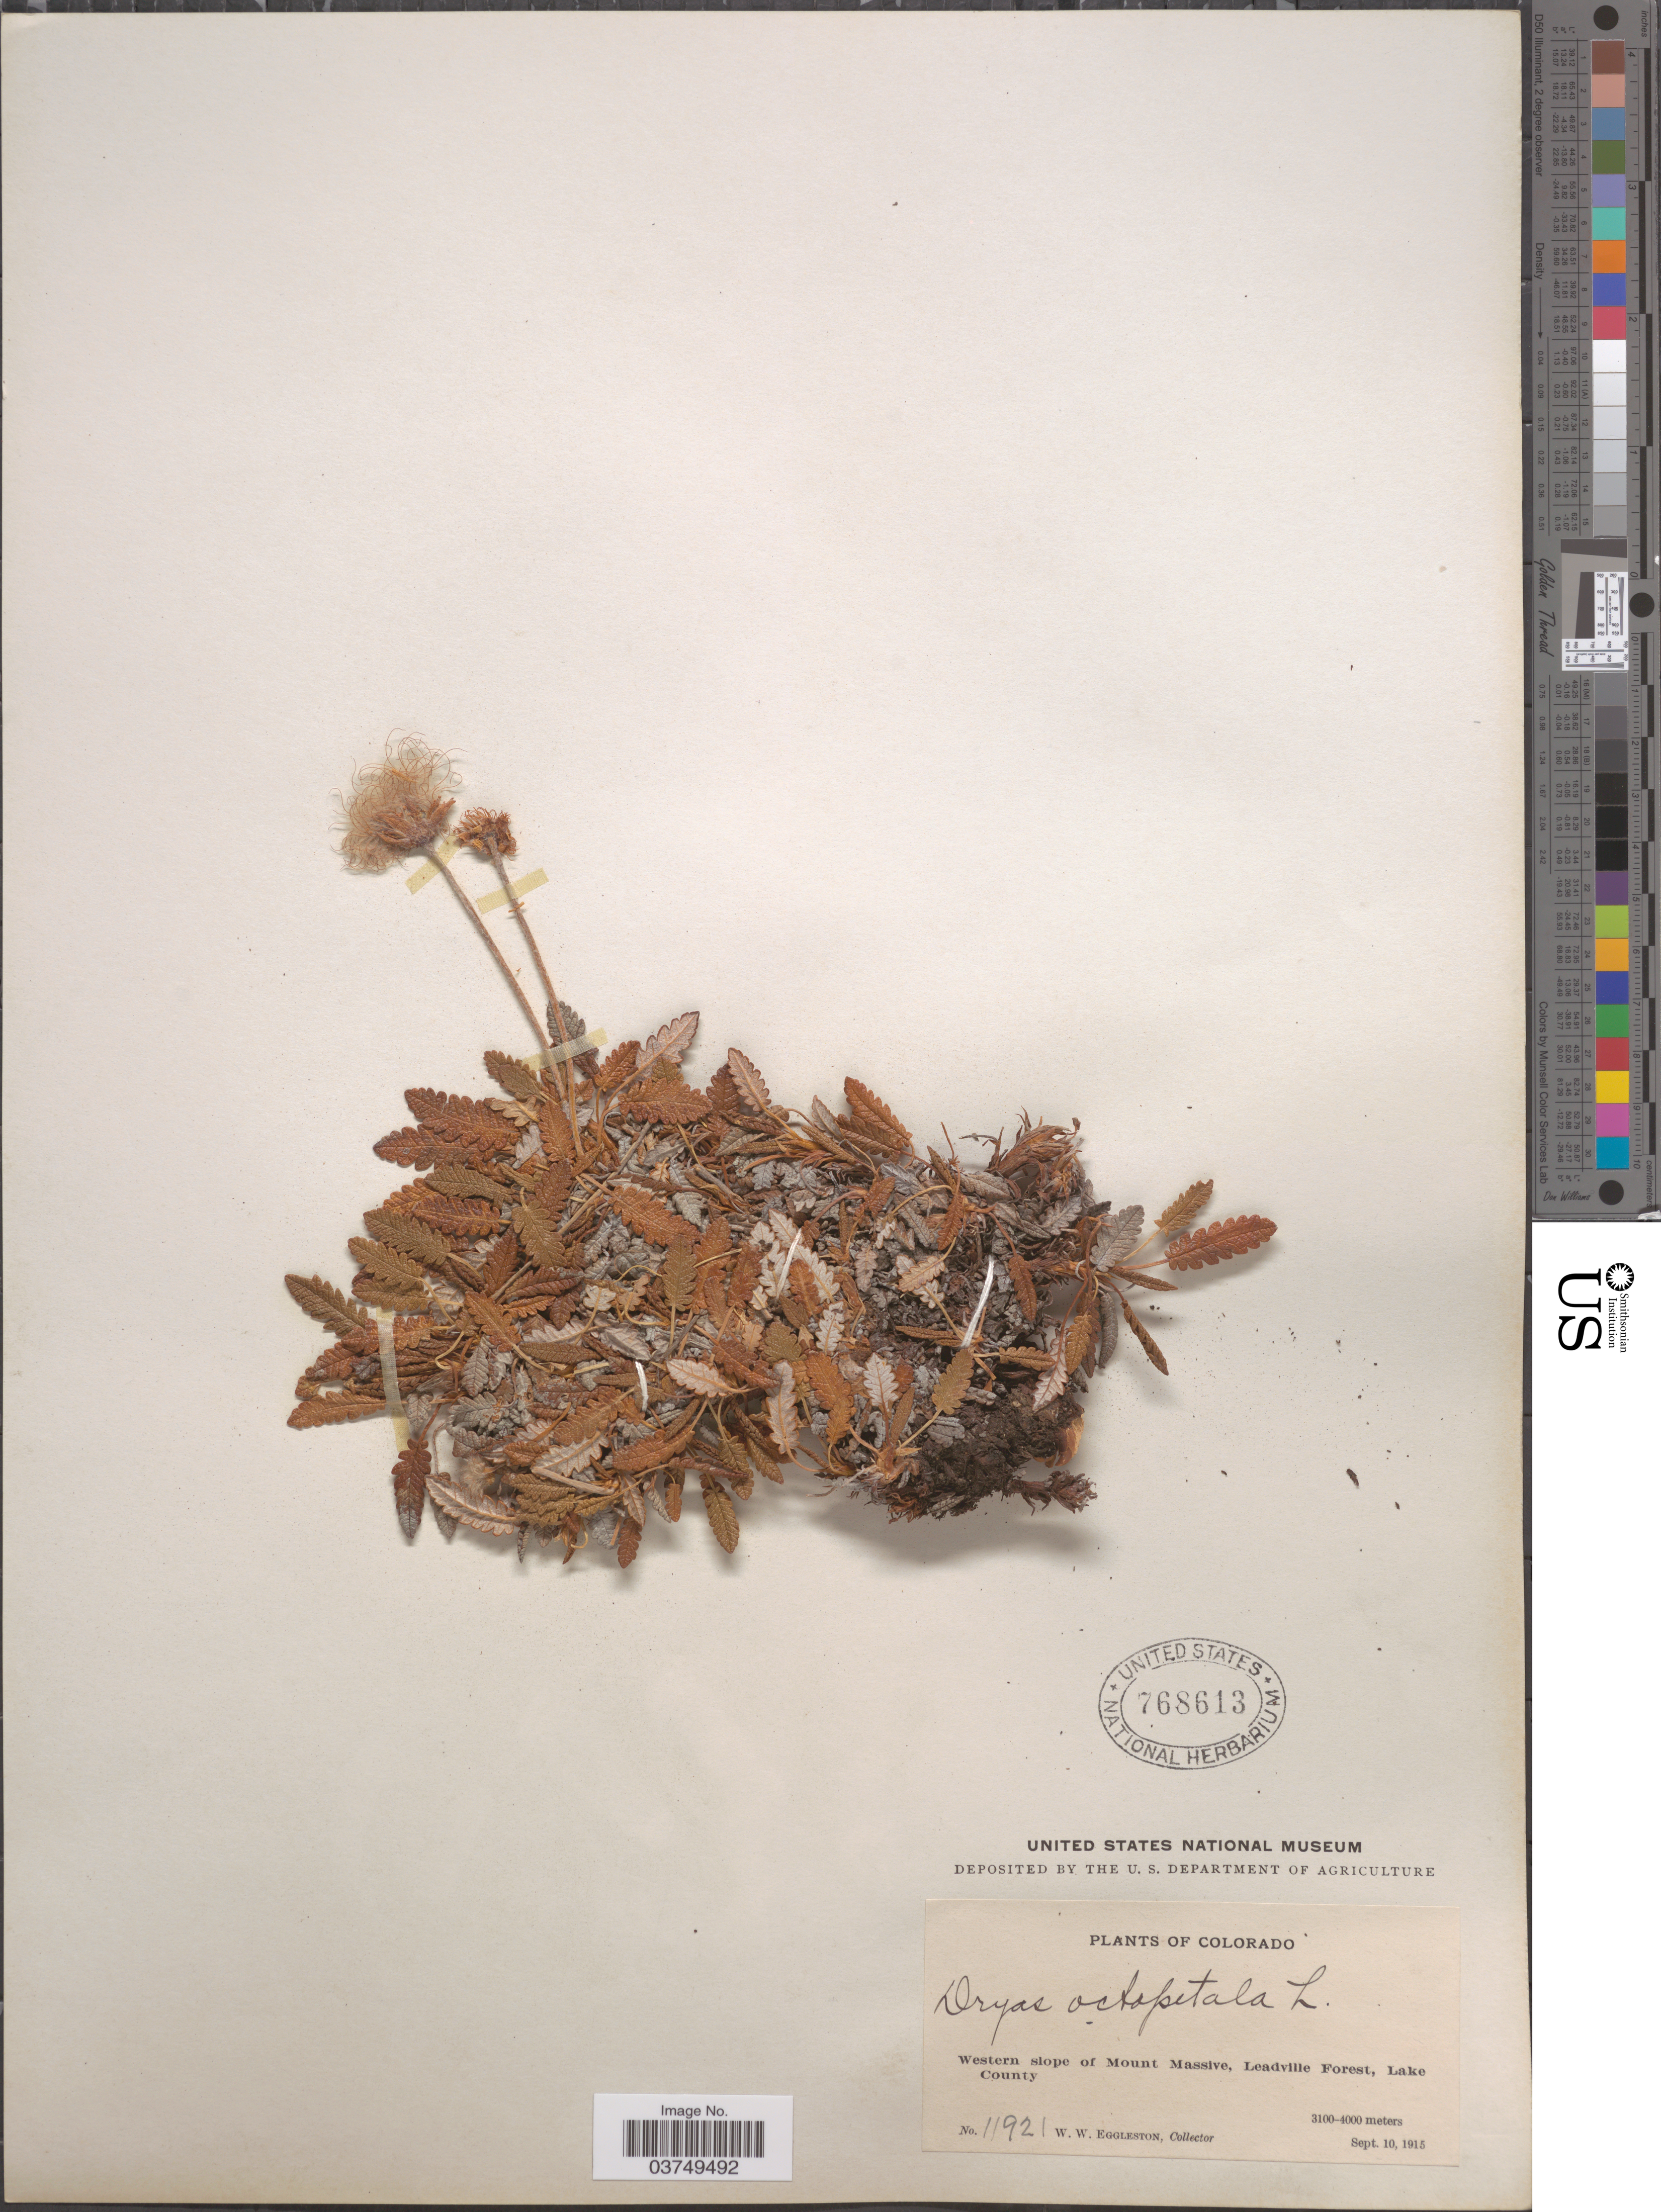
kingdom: Plantae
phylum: Tracheophyta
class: Magnoliopsida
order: Rosales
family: Rosaceae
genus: Dryas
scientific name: Dryas hookeriana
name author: Juz.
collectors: W. W. Eggleston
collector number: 11921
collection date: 1915-09-10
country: United States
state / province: Colorado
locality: Western slope of Mount Massive, Leadville Forest, Lake County.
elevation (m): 3100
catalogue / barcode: US 768613